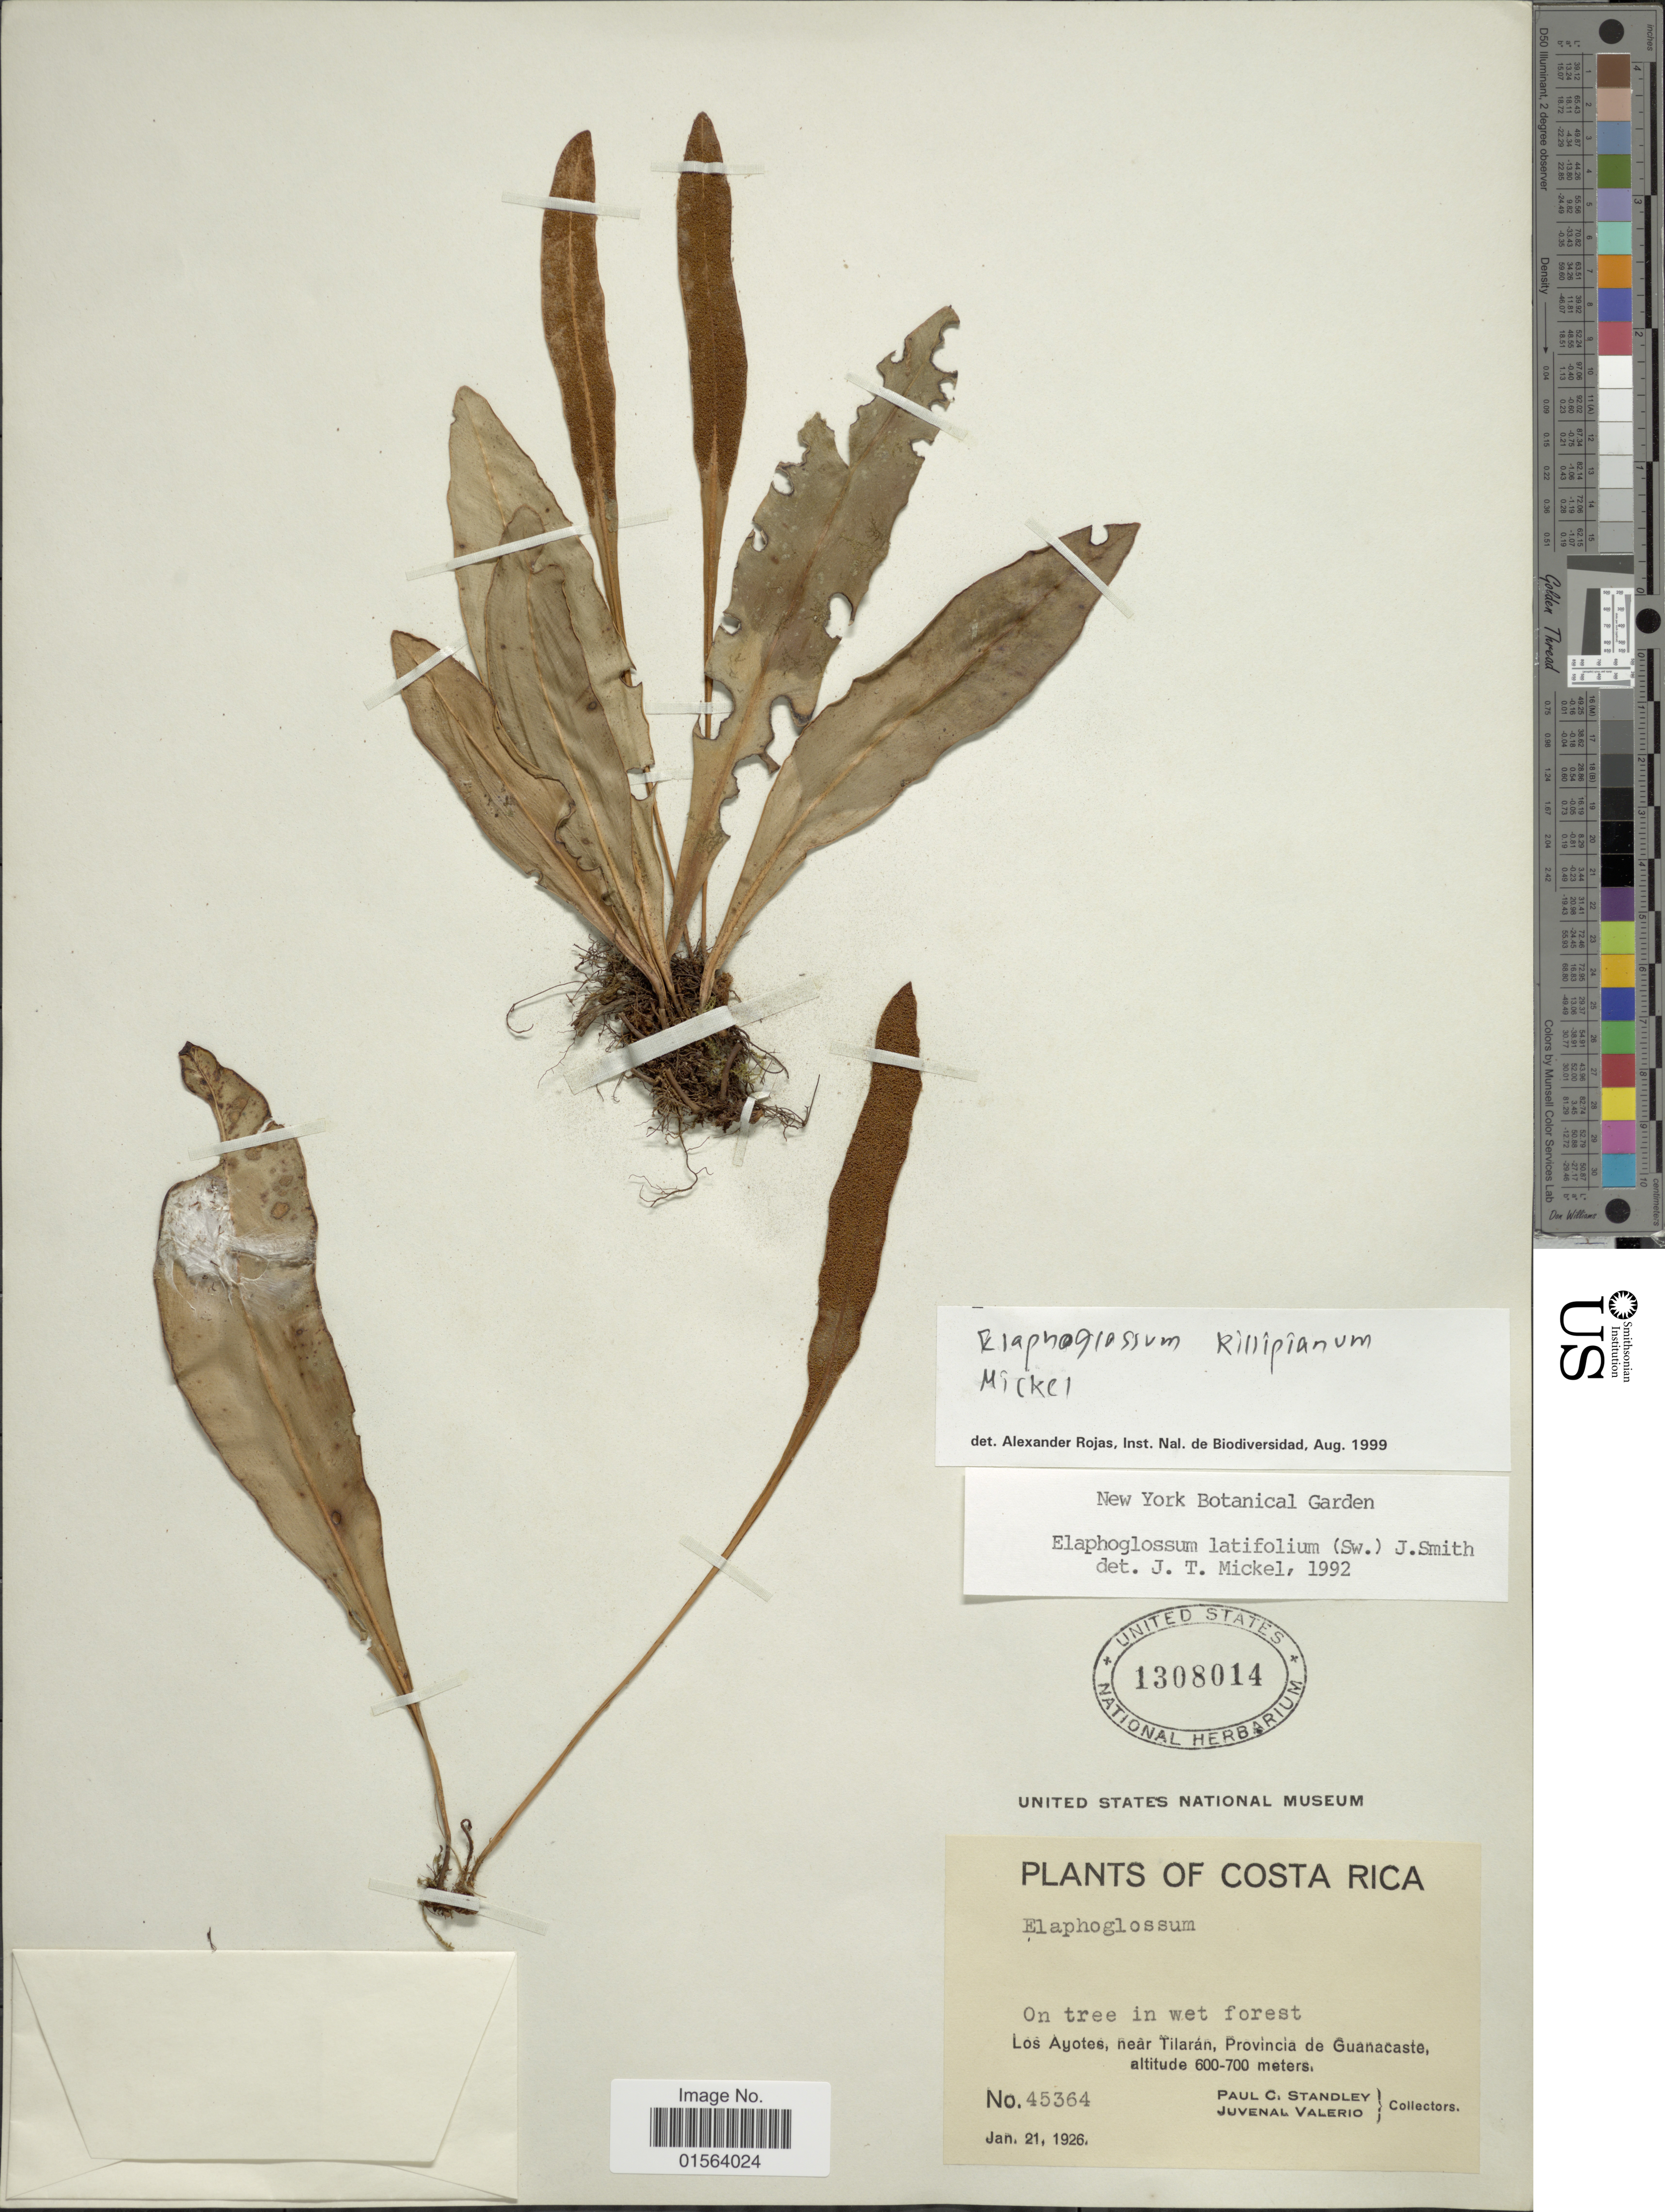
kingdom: Plantae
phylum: Tracheophyta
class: Polypodiopsida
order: Polypodiales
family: Dryopteridaceae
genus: Elaphoglossum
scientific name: Elaphoglossum killipianum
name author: Mickel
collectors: P. C. Standley & J. Valerio R.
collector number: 45364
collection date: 1926-01-21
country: Costa Rica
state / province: Guanacaste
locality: Los Ayotes, near Tilaran, Provincia de Guanacaste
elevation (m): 600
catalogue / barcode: US 1308014